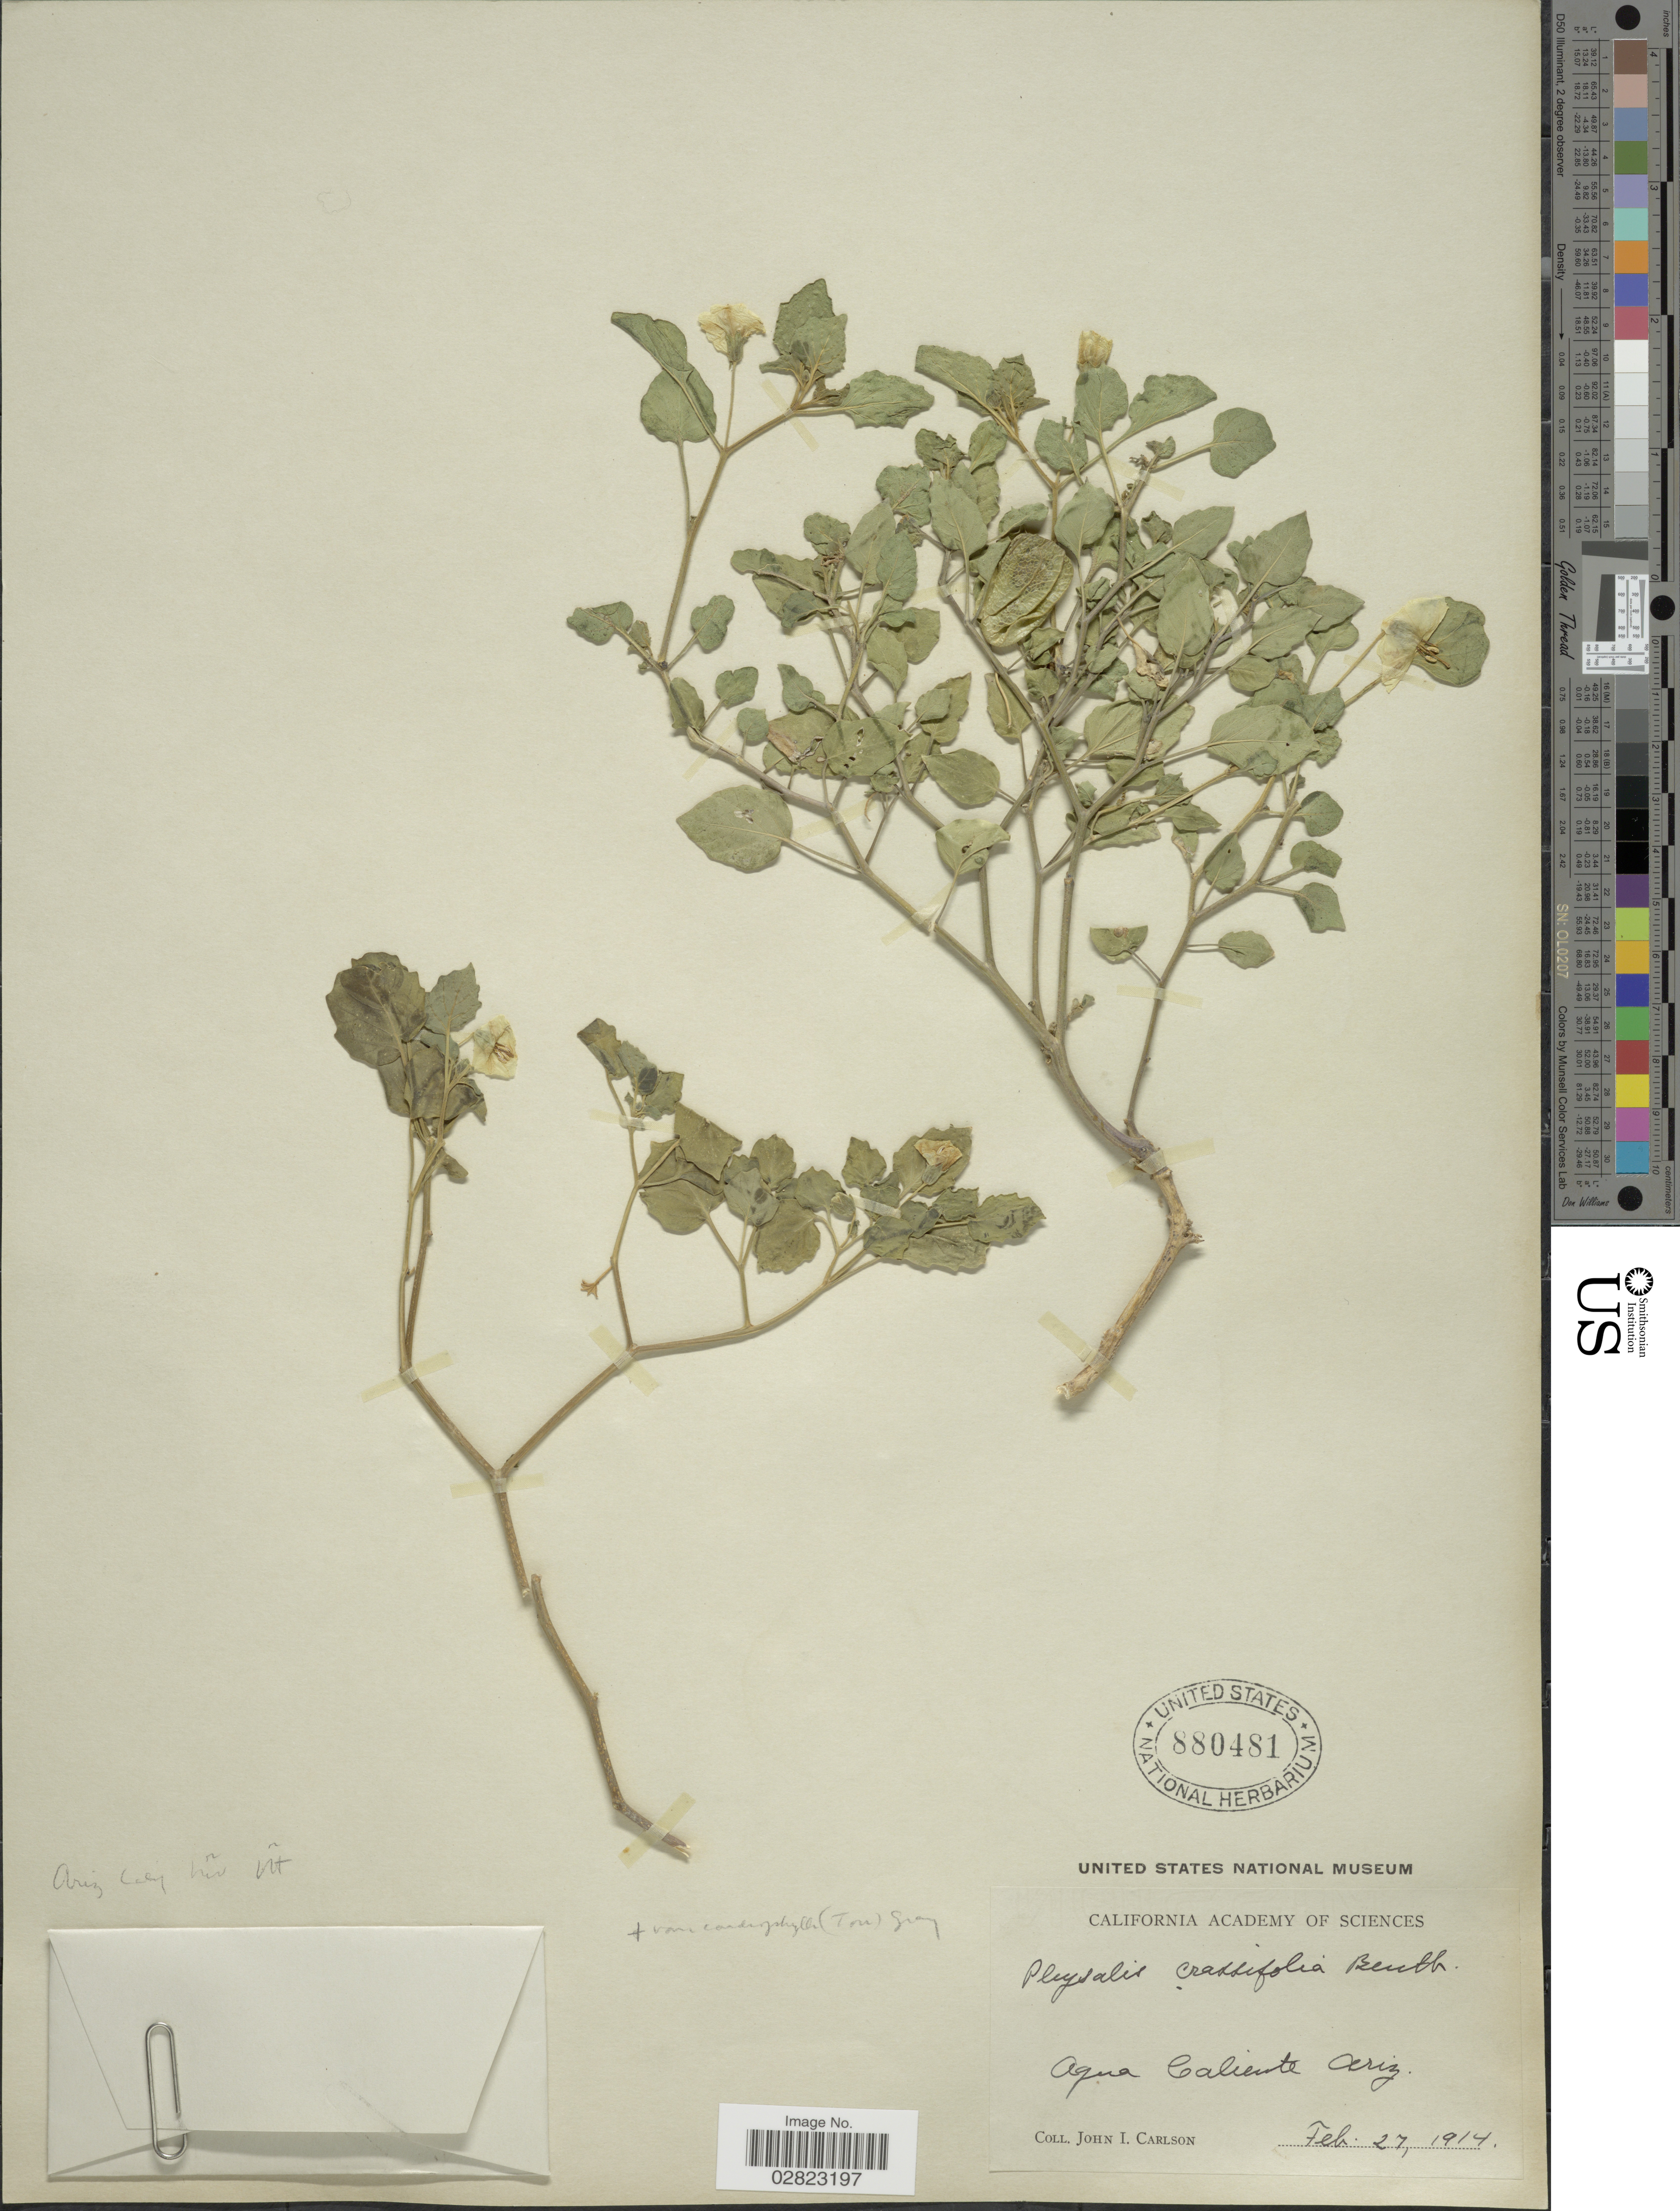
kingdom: Plantae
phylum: Tracheophyta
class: Magnoliopsida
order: Solanales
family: Solanaceae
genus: Physalis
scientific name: Physalis crassifolia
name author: Benth.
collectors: J. Carlson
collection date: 1914-02-27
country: United States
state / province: Arizona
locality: Aqua Caliente.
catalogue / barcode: US 880481